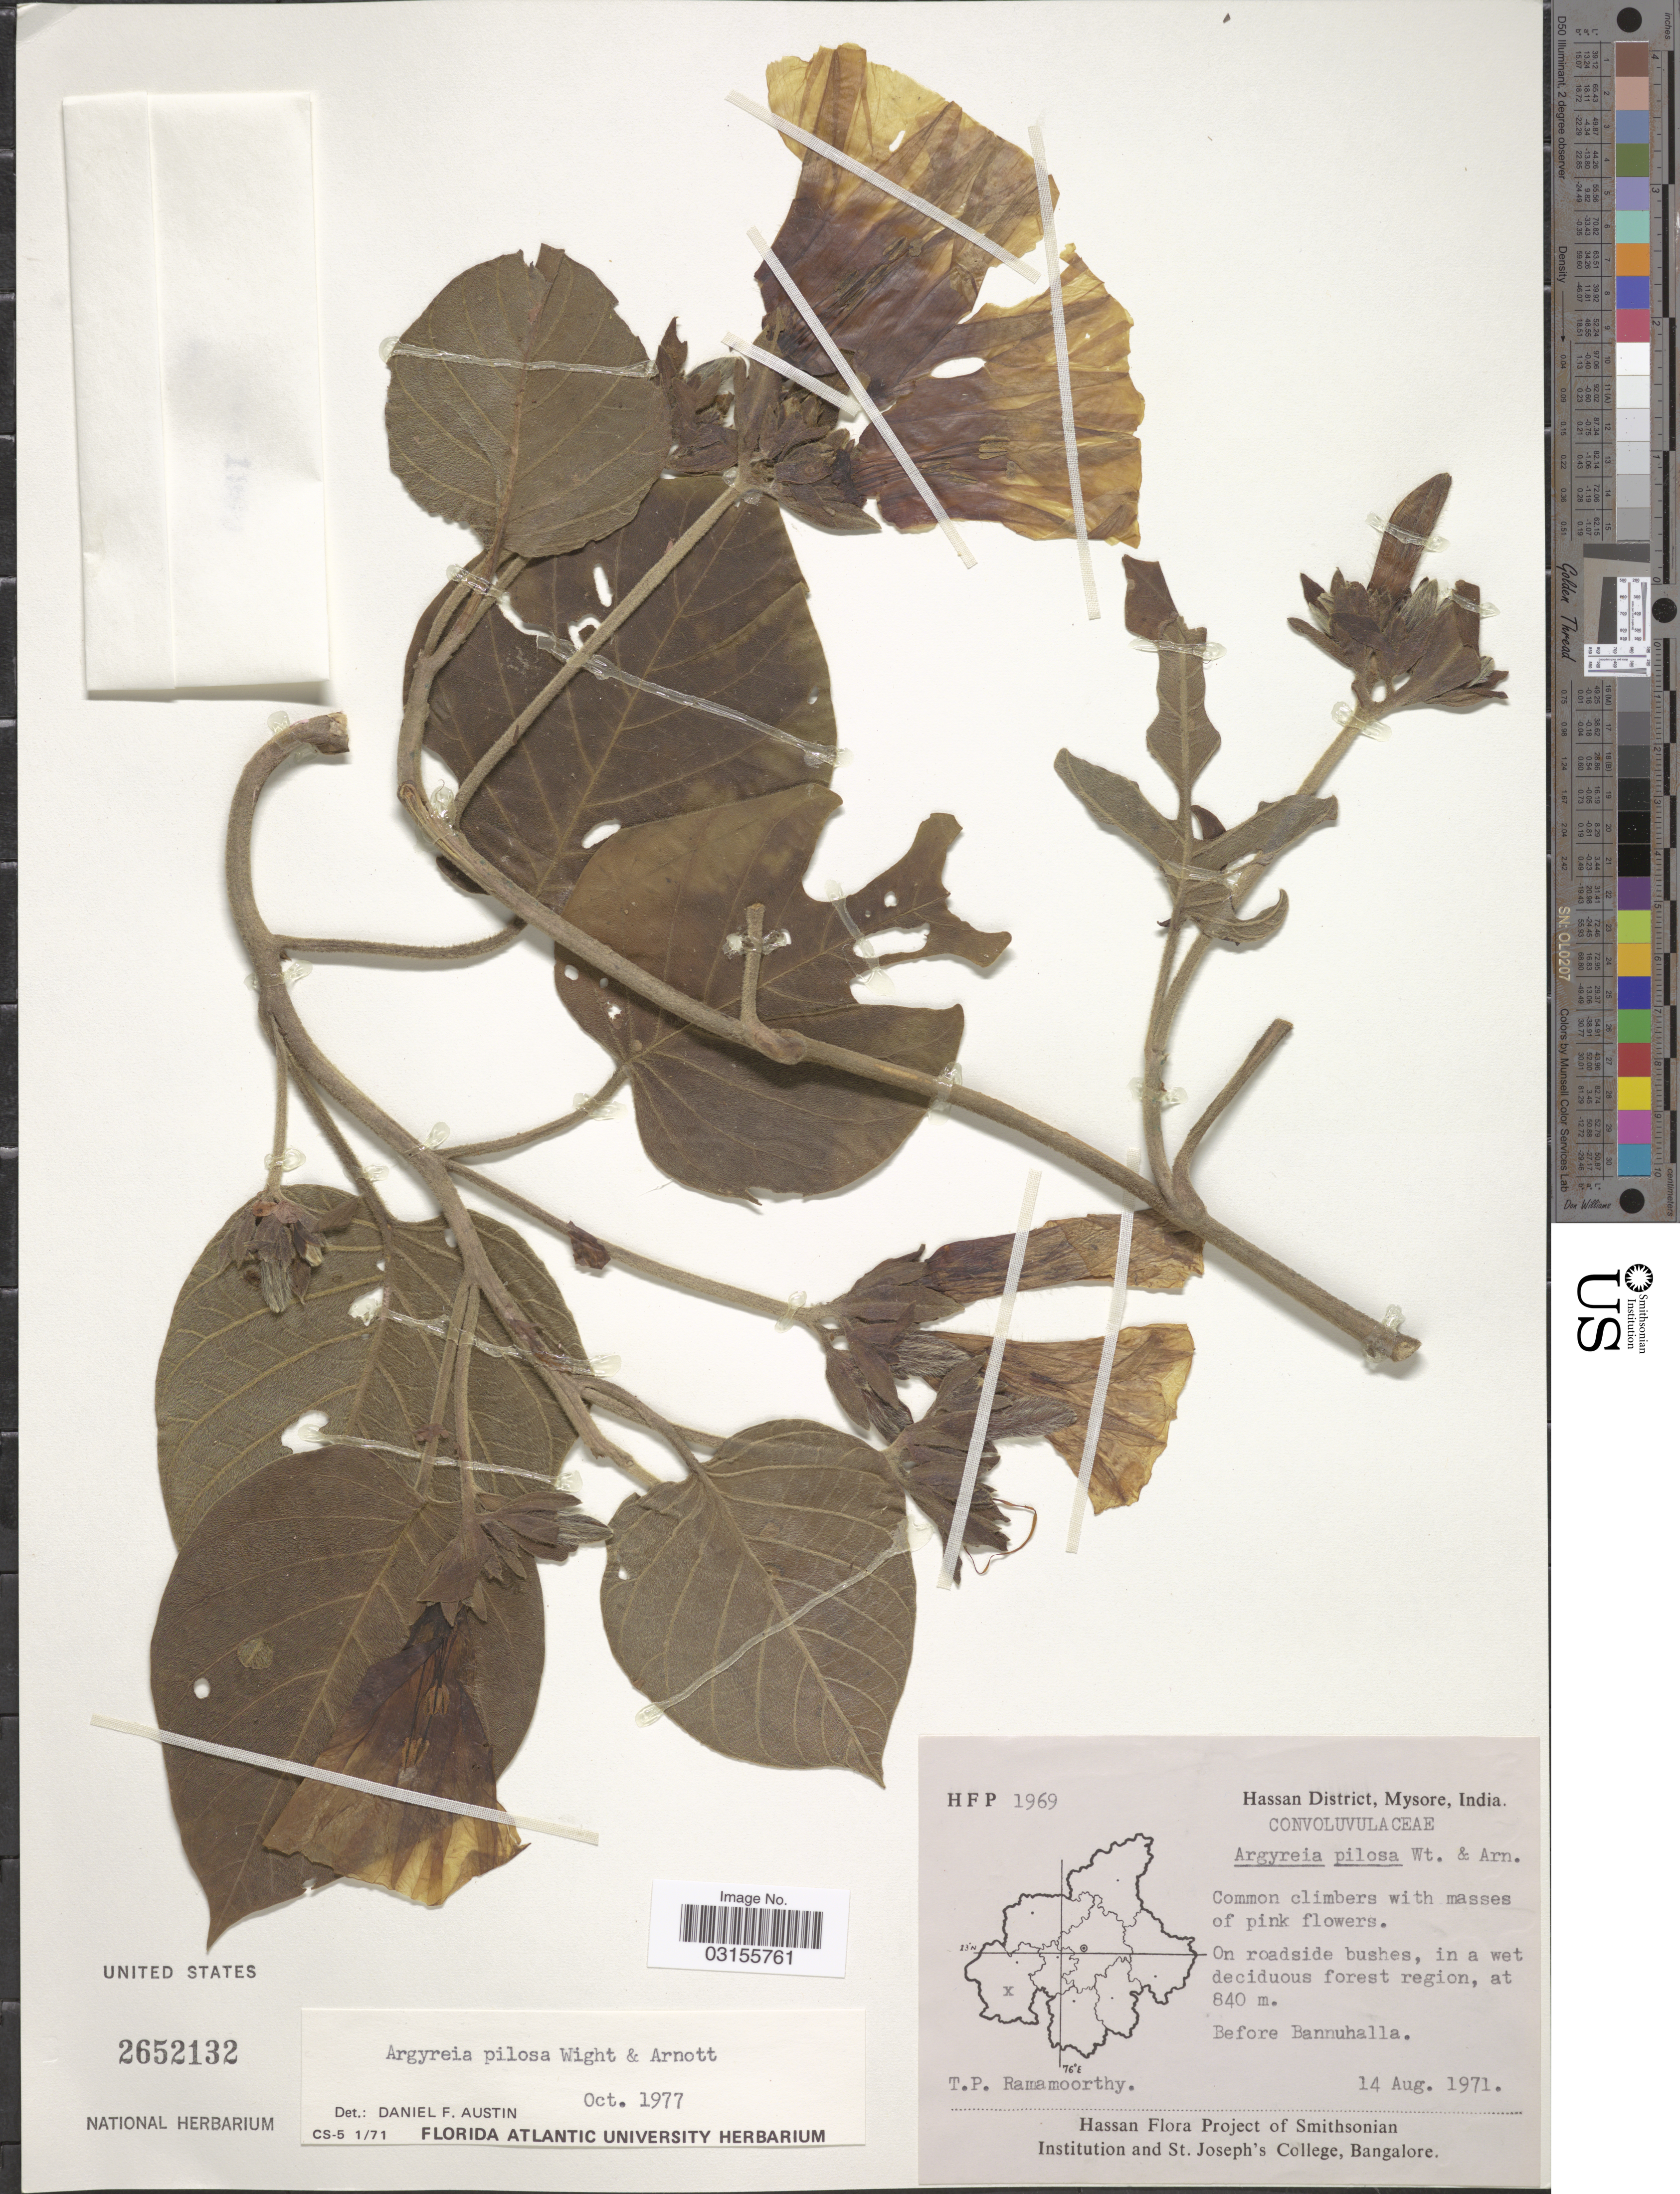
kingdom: Plantae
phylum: Tracheophyta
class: Magnoliopsida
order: Solanales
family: Convolvulaceae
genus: Argyreia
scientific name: Argyreia pilosa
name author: Wight & Arn.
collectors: T. P. Ramamoorthy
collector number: HFP 1969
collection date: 1971-08-14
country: India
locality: Hassan District, Mysore. Before Bannuhalla.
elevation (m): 840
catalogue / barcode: US 2652132